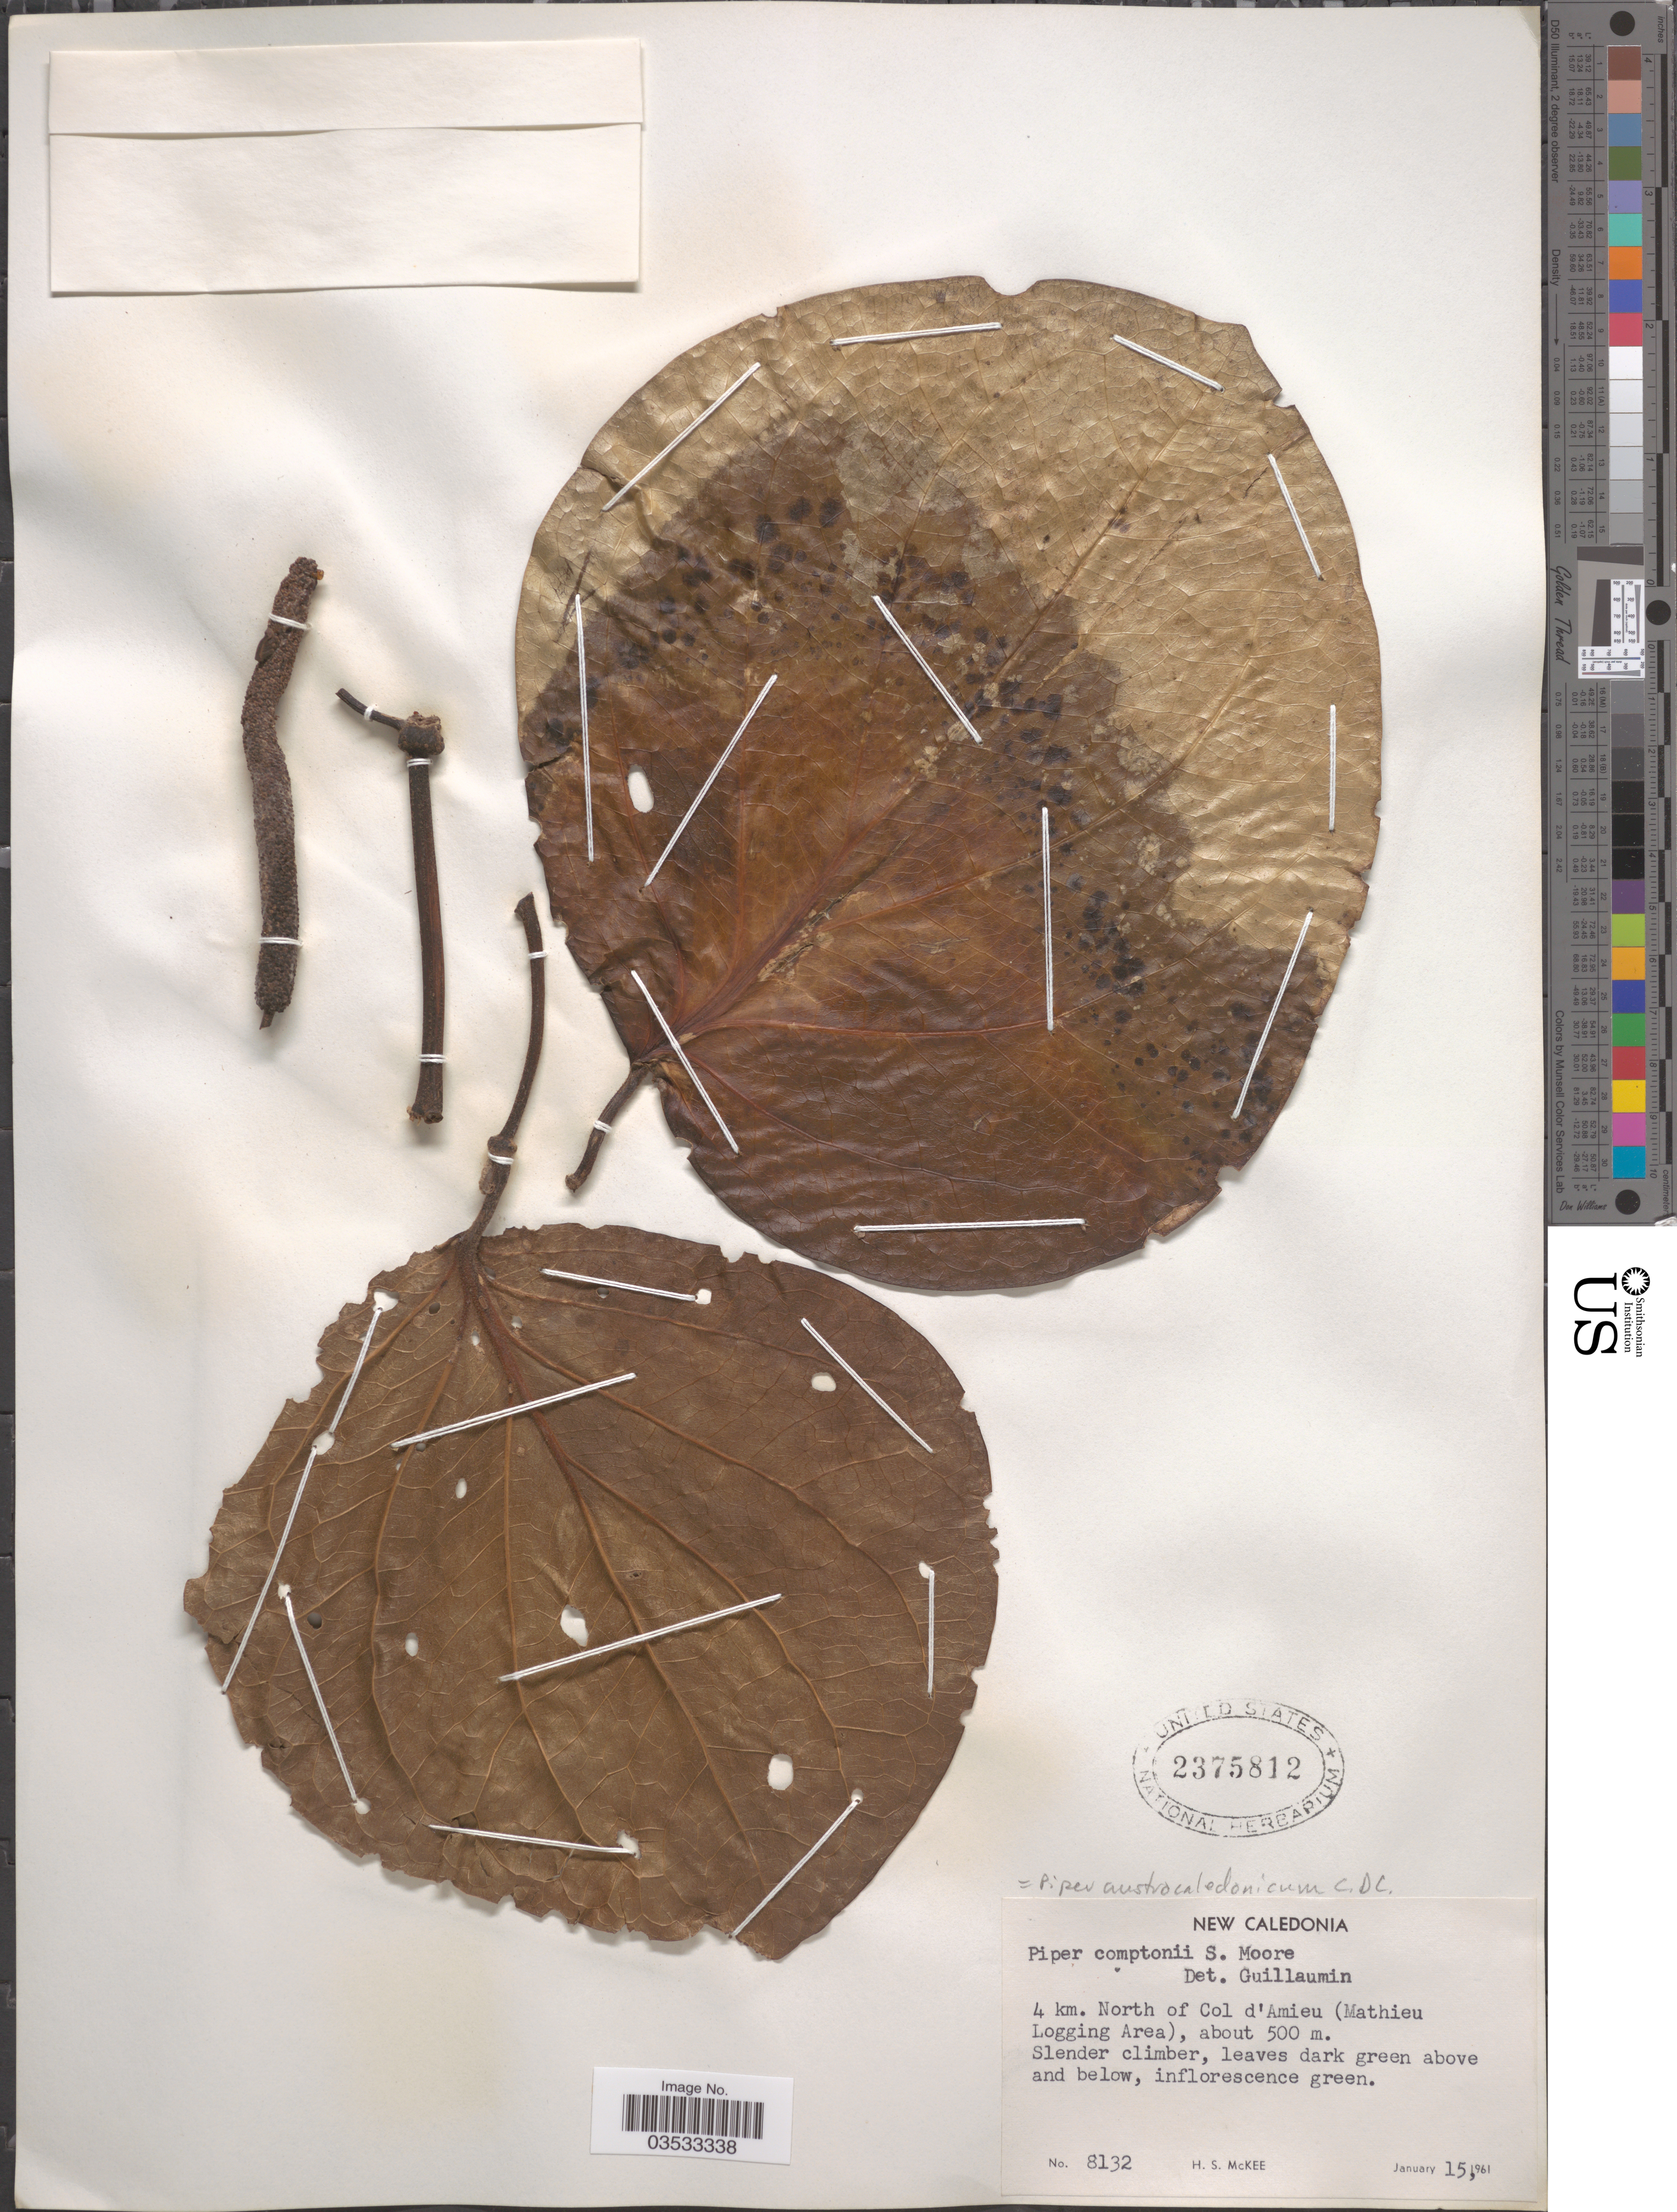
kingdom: Plantae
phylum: Tracheophyta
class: Magnoliopsida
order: Piperales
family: Piperaceae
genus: Piper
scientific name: Piper austrocaledonicum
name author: C. DC.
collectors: H. S. McKee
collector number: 8132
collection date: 1961-01-15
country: New Caledonia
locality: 4 km. North of Col d'Amieu (Mathieu Logging Area).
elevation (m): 500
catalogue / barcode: US 2375812